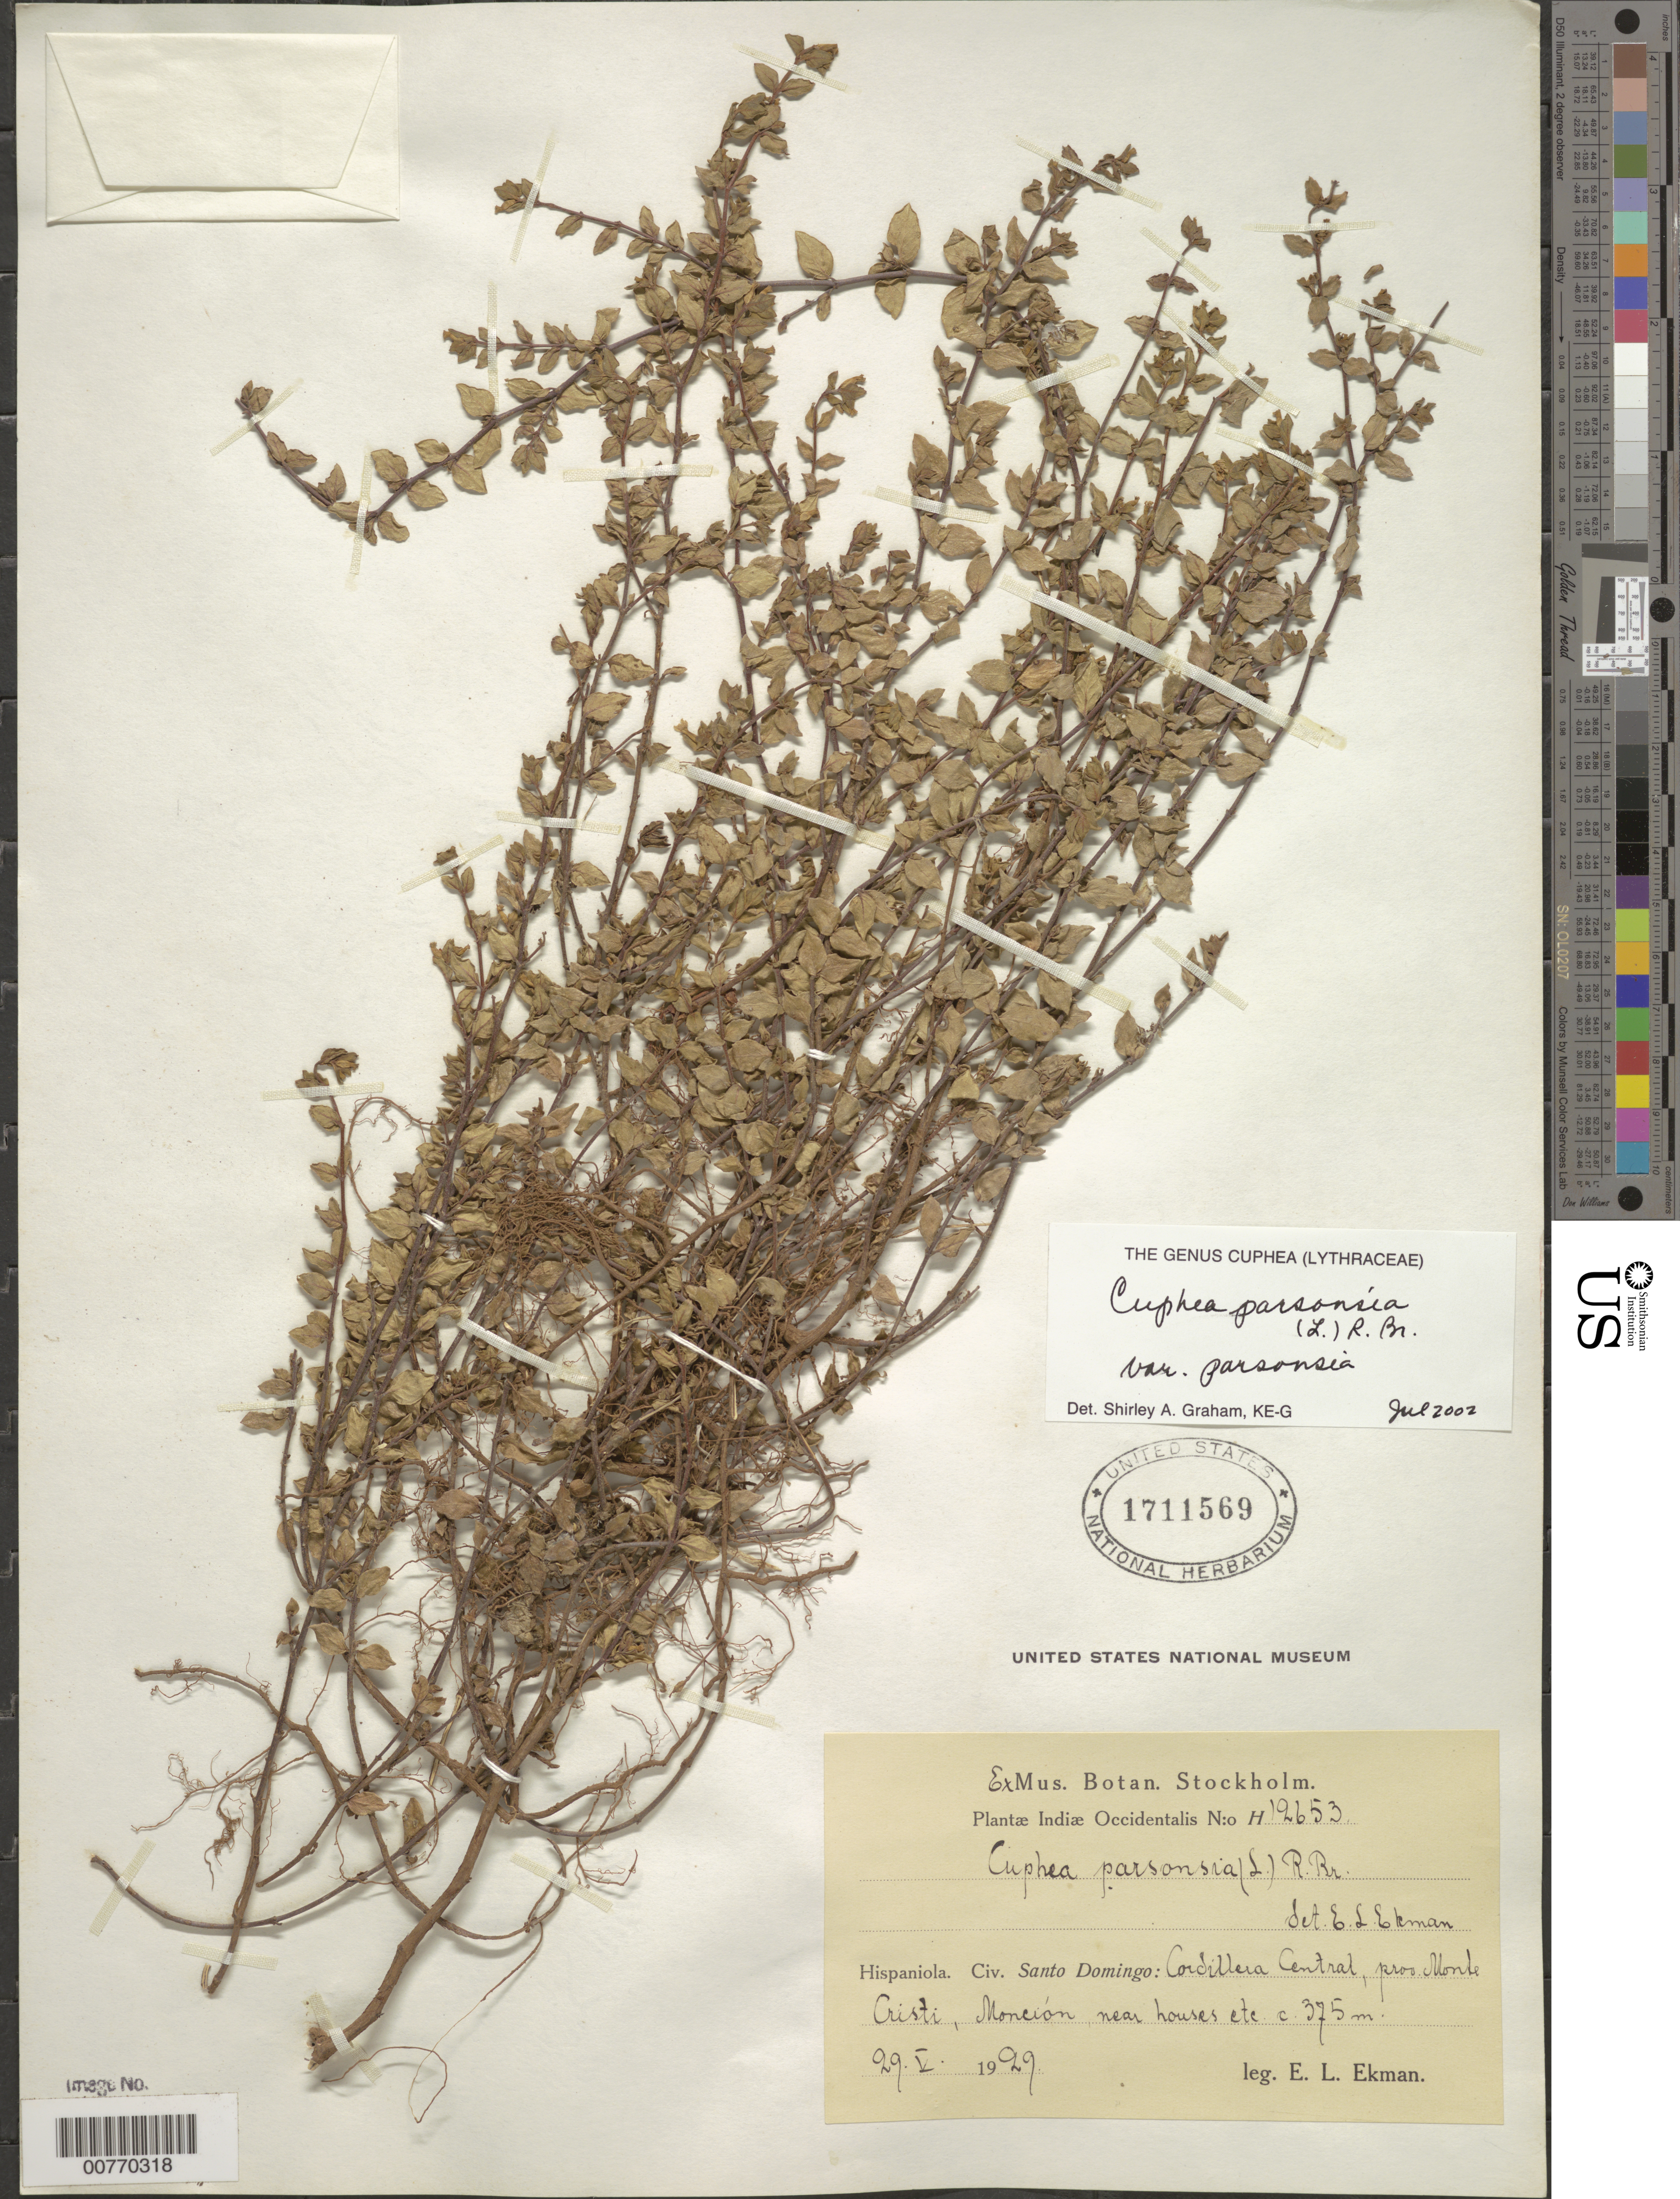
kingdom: Plantae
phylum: Tracheophyta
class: Magnoliopsida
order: Myrtales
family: Lythraceae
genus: Cuphea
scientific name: Cuphea parsonsia var. parsonsia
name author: (L.) R. Br. ex Steud.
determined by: Graham, Shirley Ann Tousch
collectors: E. L. Ekman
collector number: H 12653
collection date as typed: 29 May 1929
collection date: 1929-05-29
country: Dominican Republic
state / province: Monte Cristi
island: Hispaniola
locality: Cordillera Central, Monción, near houses.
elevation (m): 375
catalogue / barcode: US 1711569